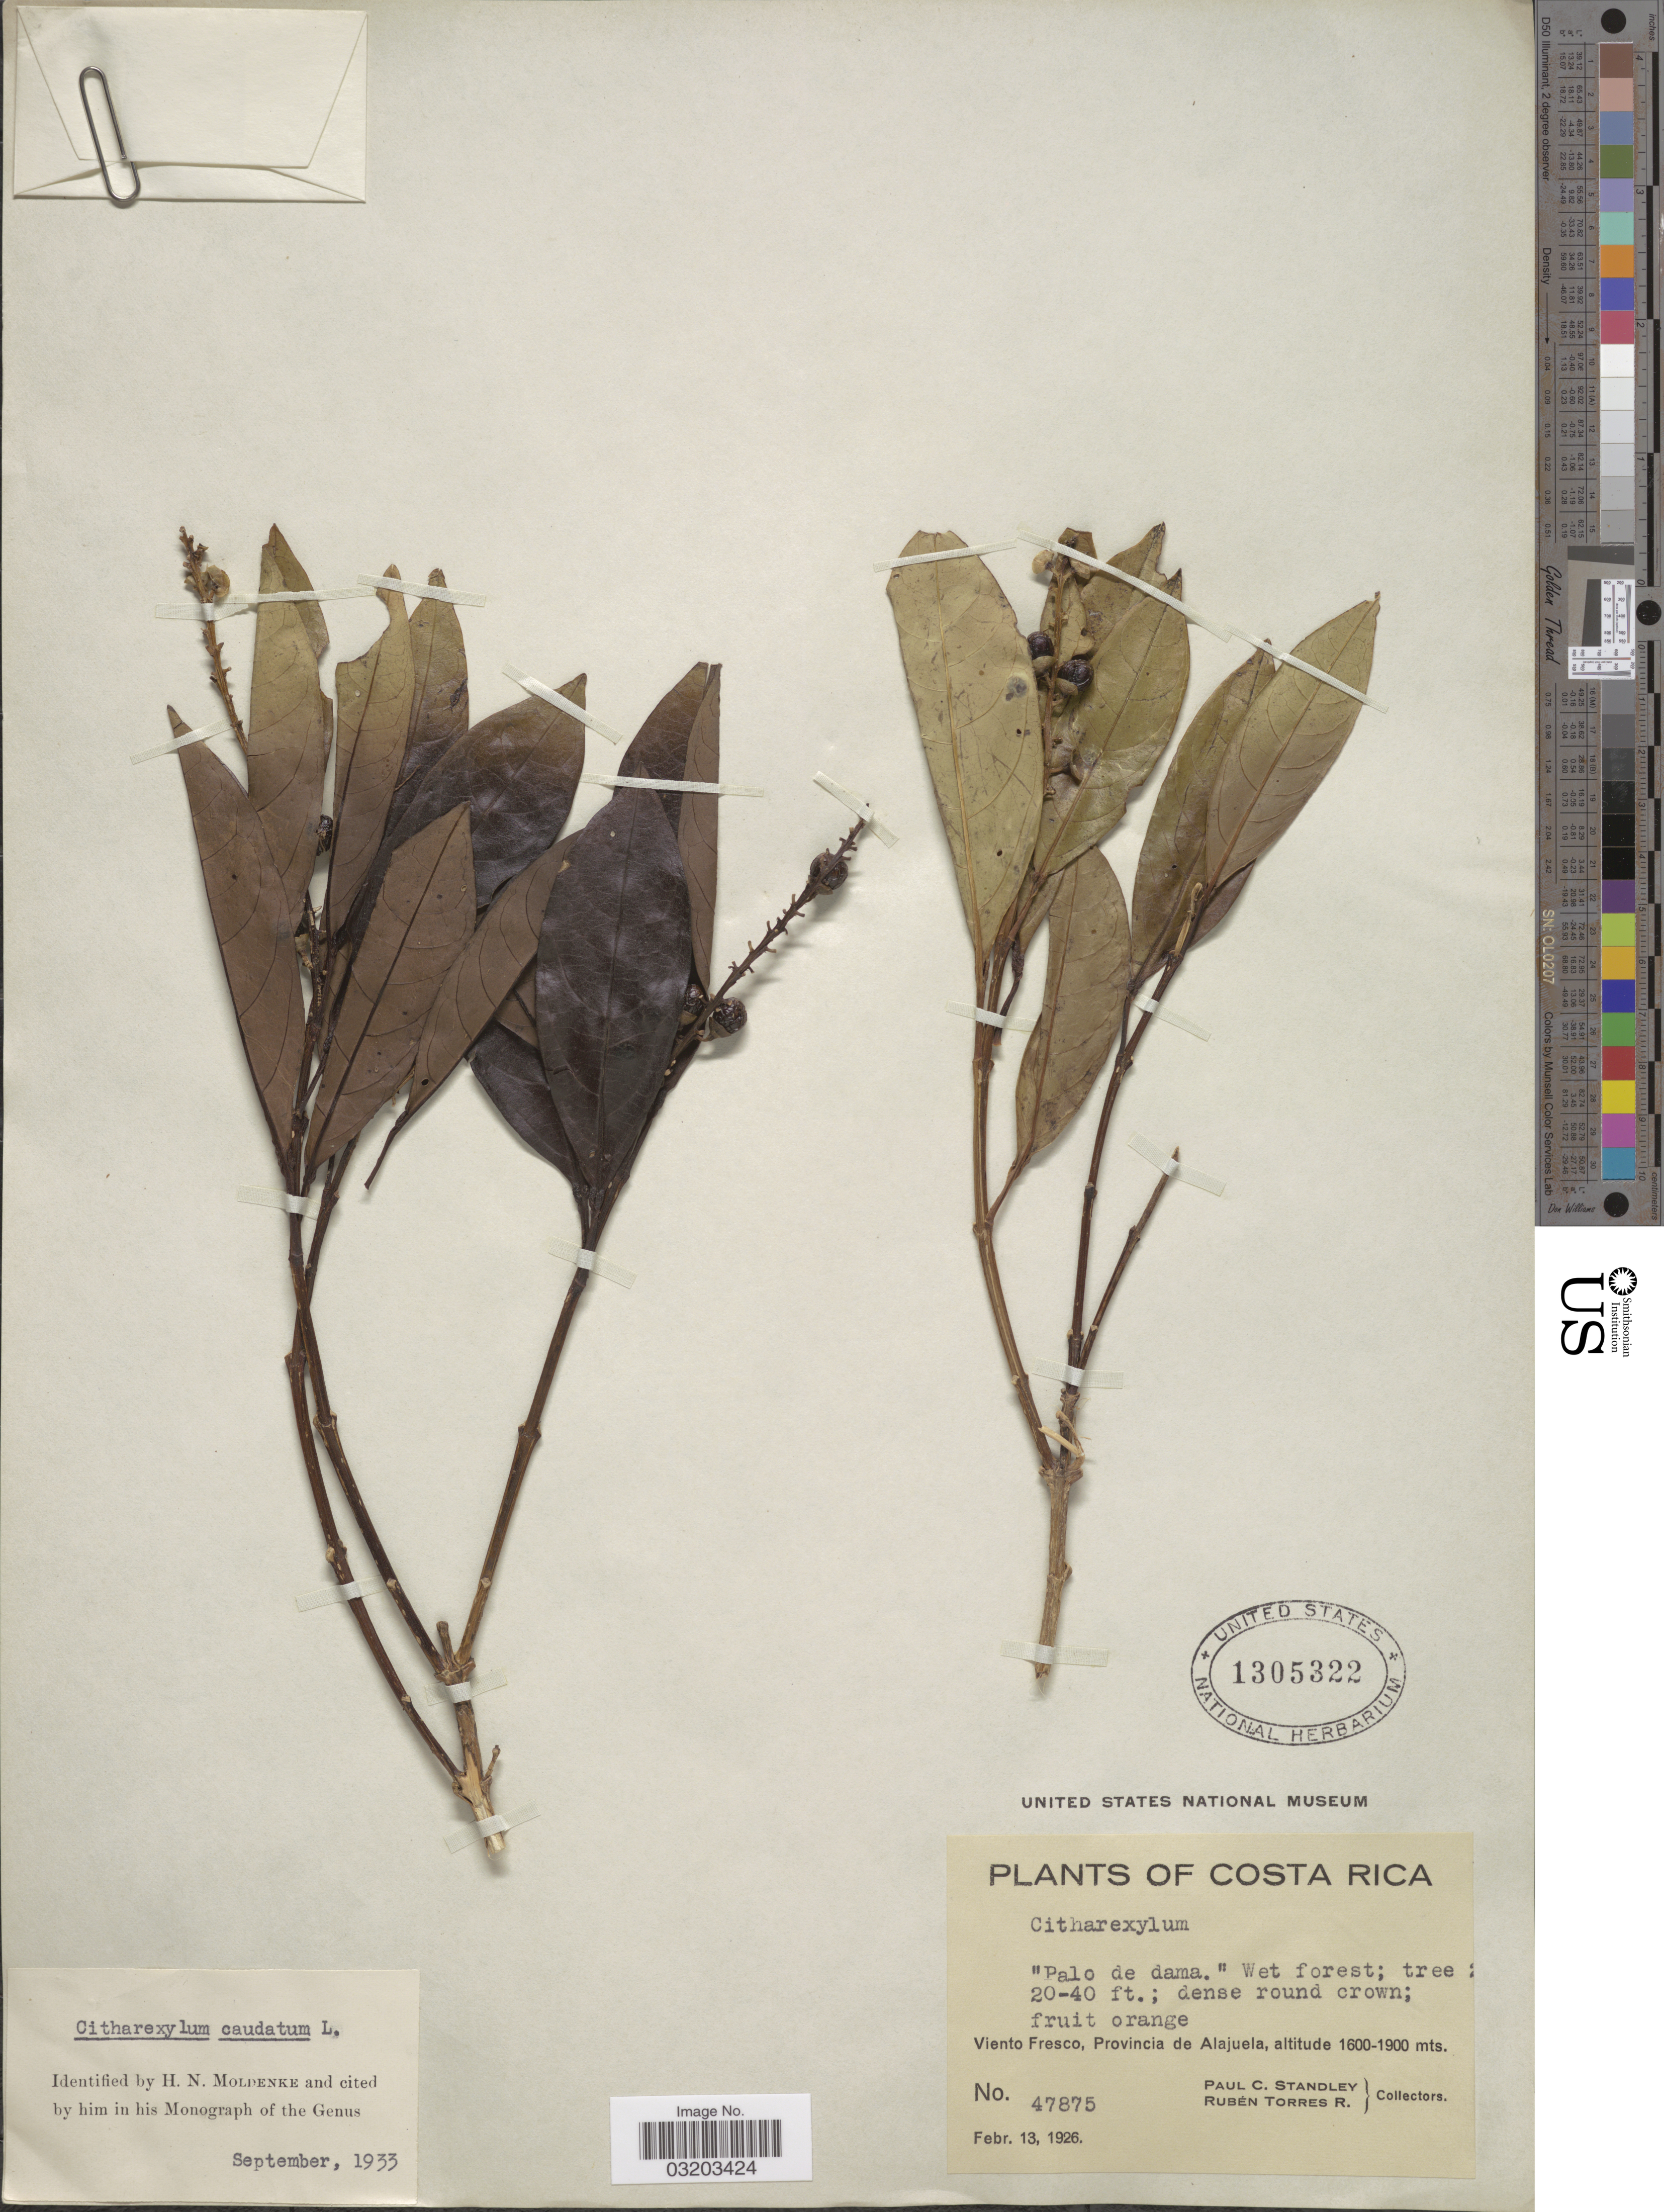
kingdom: Plantae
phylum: Tracheophyta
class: Magnoliopsida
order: Lamiales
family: Verbenaceae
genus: Citharexylum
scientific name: Citharexylum caudatum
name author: L.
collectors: P. C. Standley & R. Torres Rojas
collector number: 47875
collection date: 1926-02-13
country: Costa Rica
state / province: Alajuela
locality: Viento Fresco.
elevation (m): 1600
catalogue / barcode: US 1305322